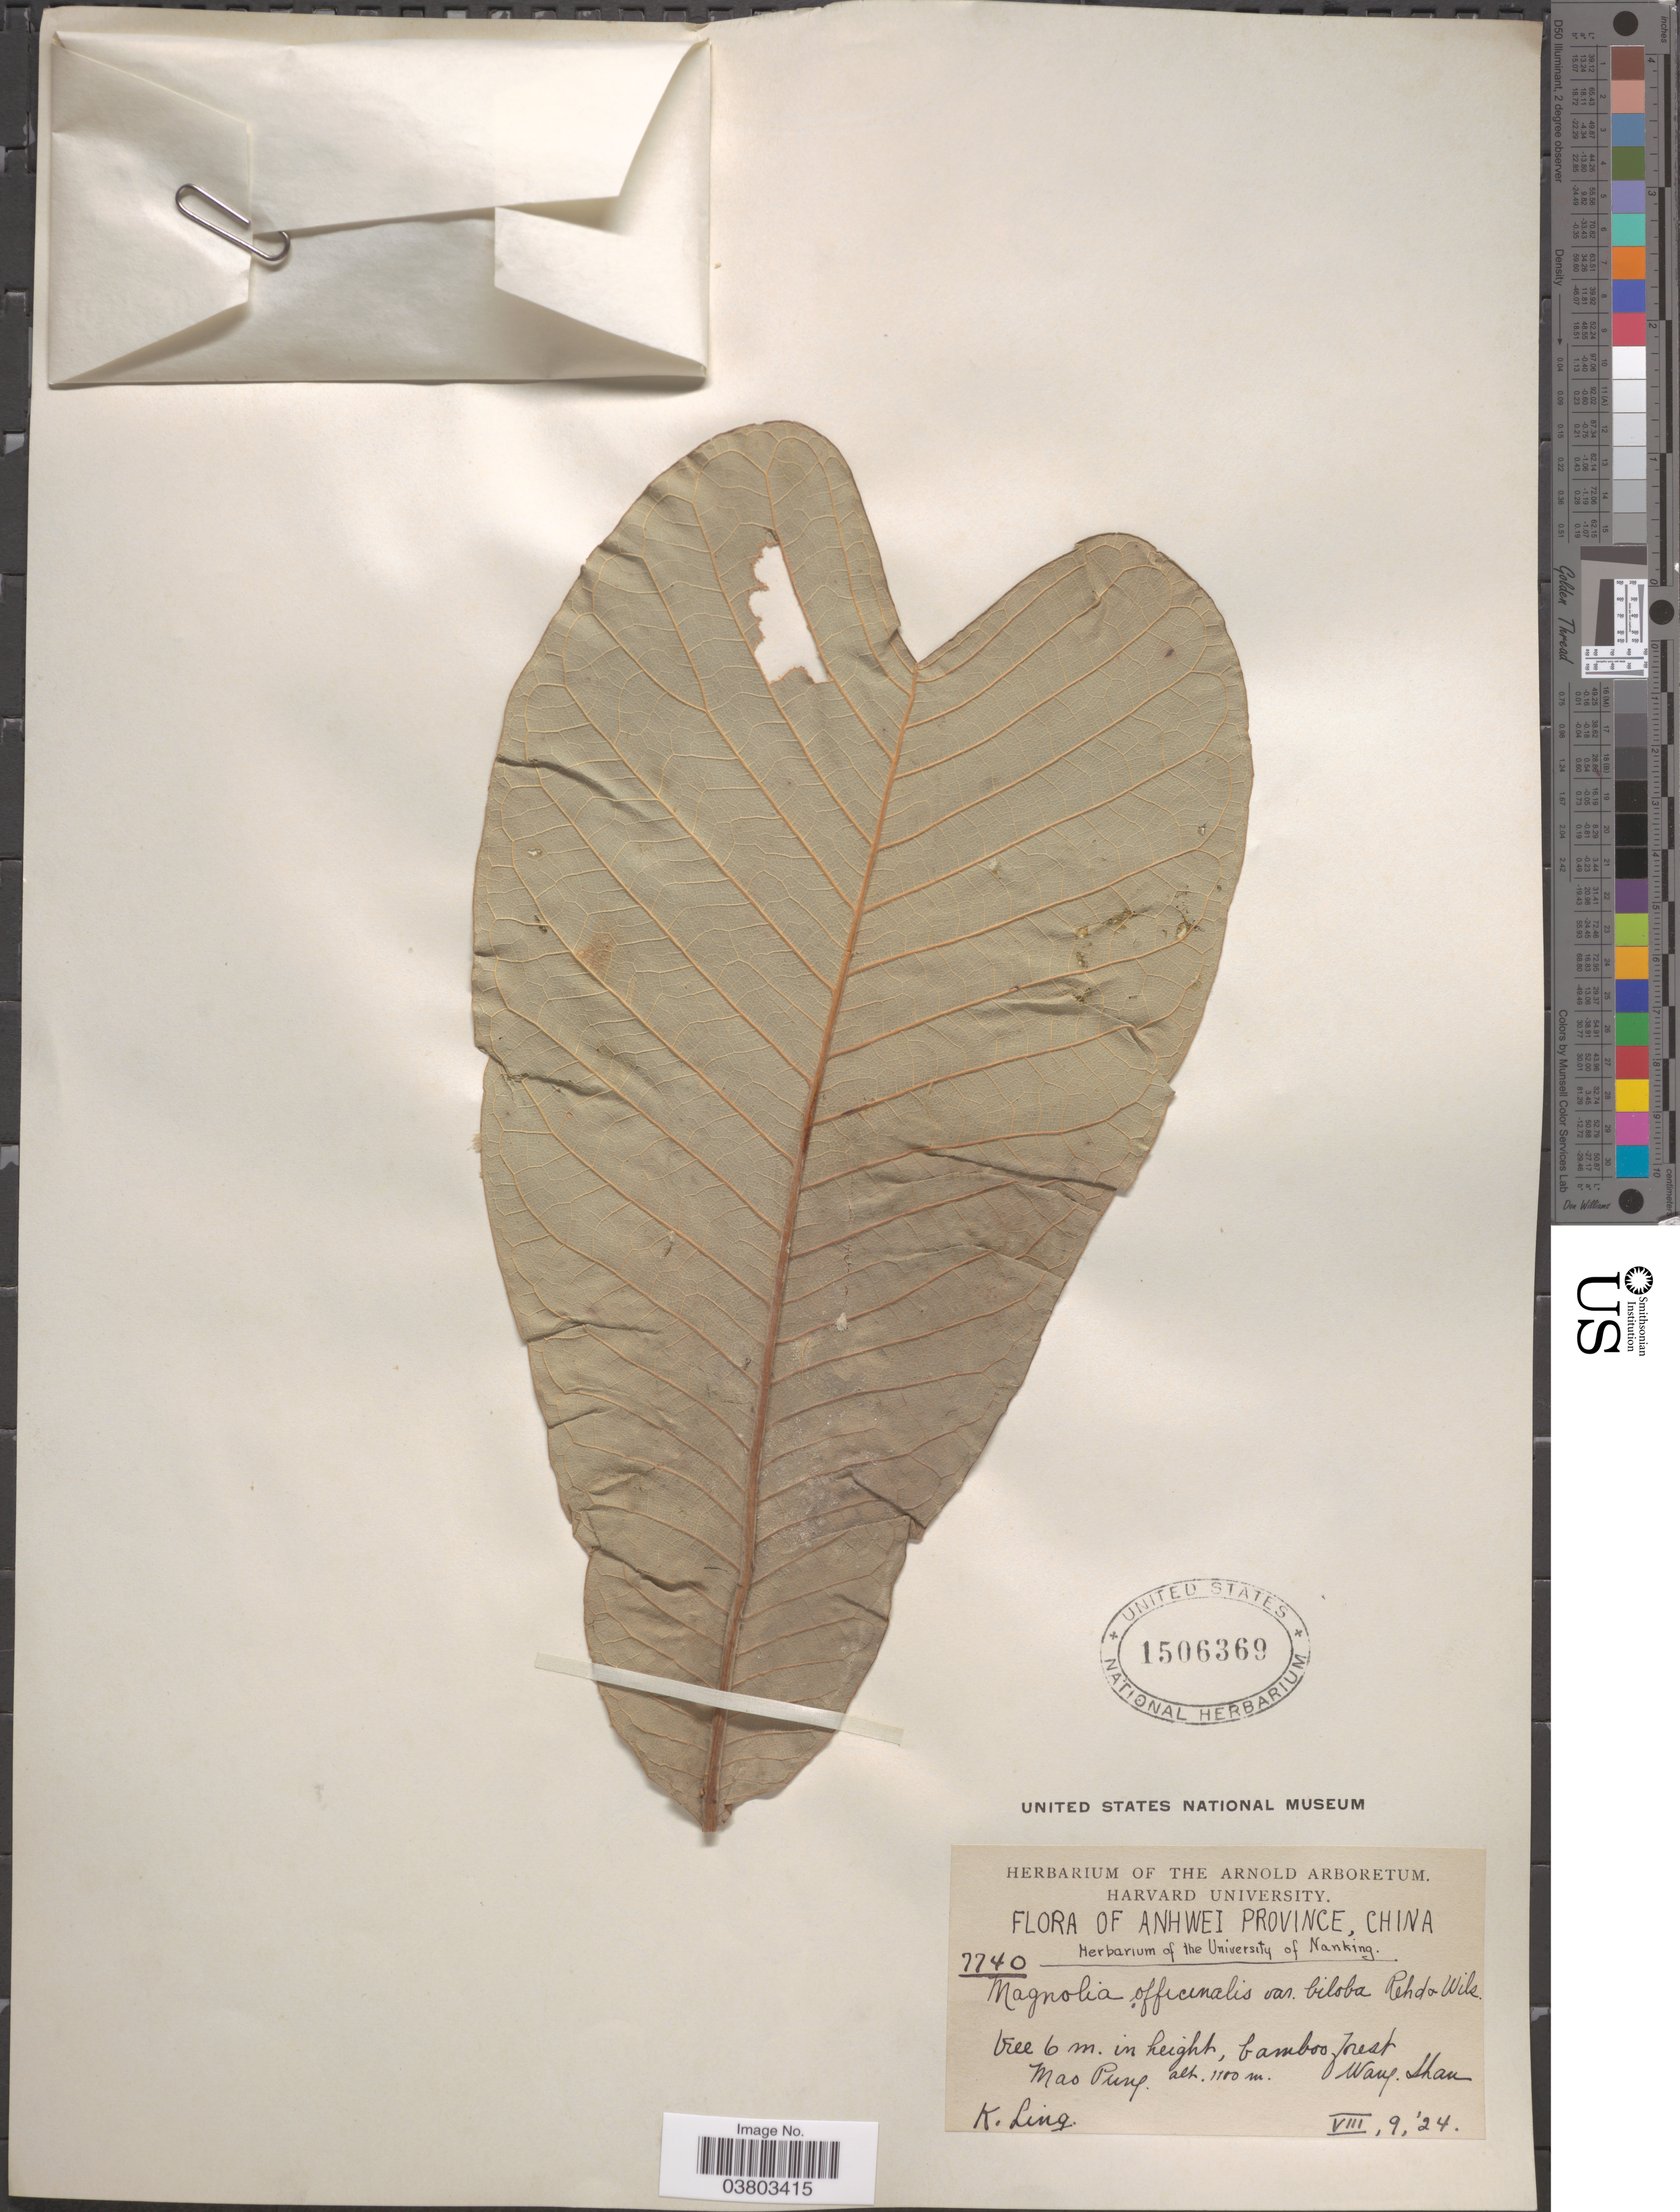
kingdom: Plantae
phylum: Tracheophyta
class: Magnoliopsida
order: Magnoliales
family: Magnoliaceae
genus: Magnolia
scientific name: Magnolia officinalis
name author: Rehder & E.H. Wilson in Sarg.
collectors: K. Ling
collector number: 7740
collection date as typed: Transcribed d/m/y: 9/8/24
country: China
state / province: Anhui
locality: Anhwei Province. Mao Pung, Wang. Shan.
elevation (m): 1100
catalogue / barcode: US 1506369